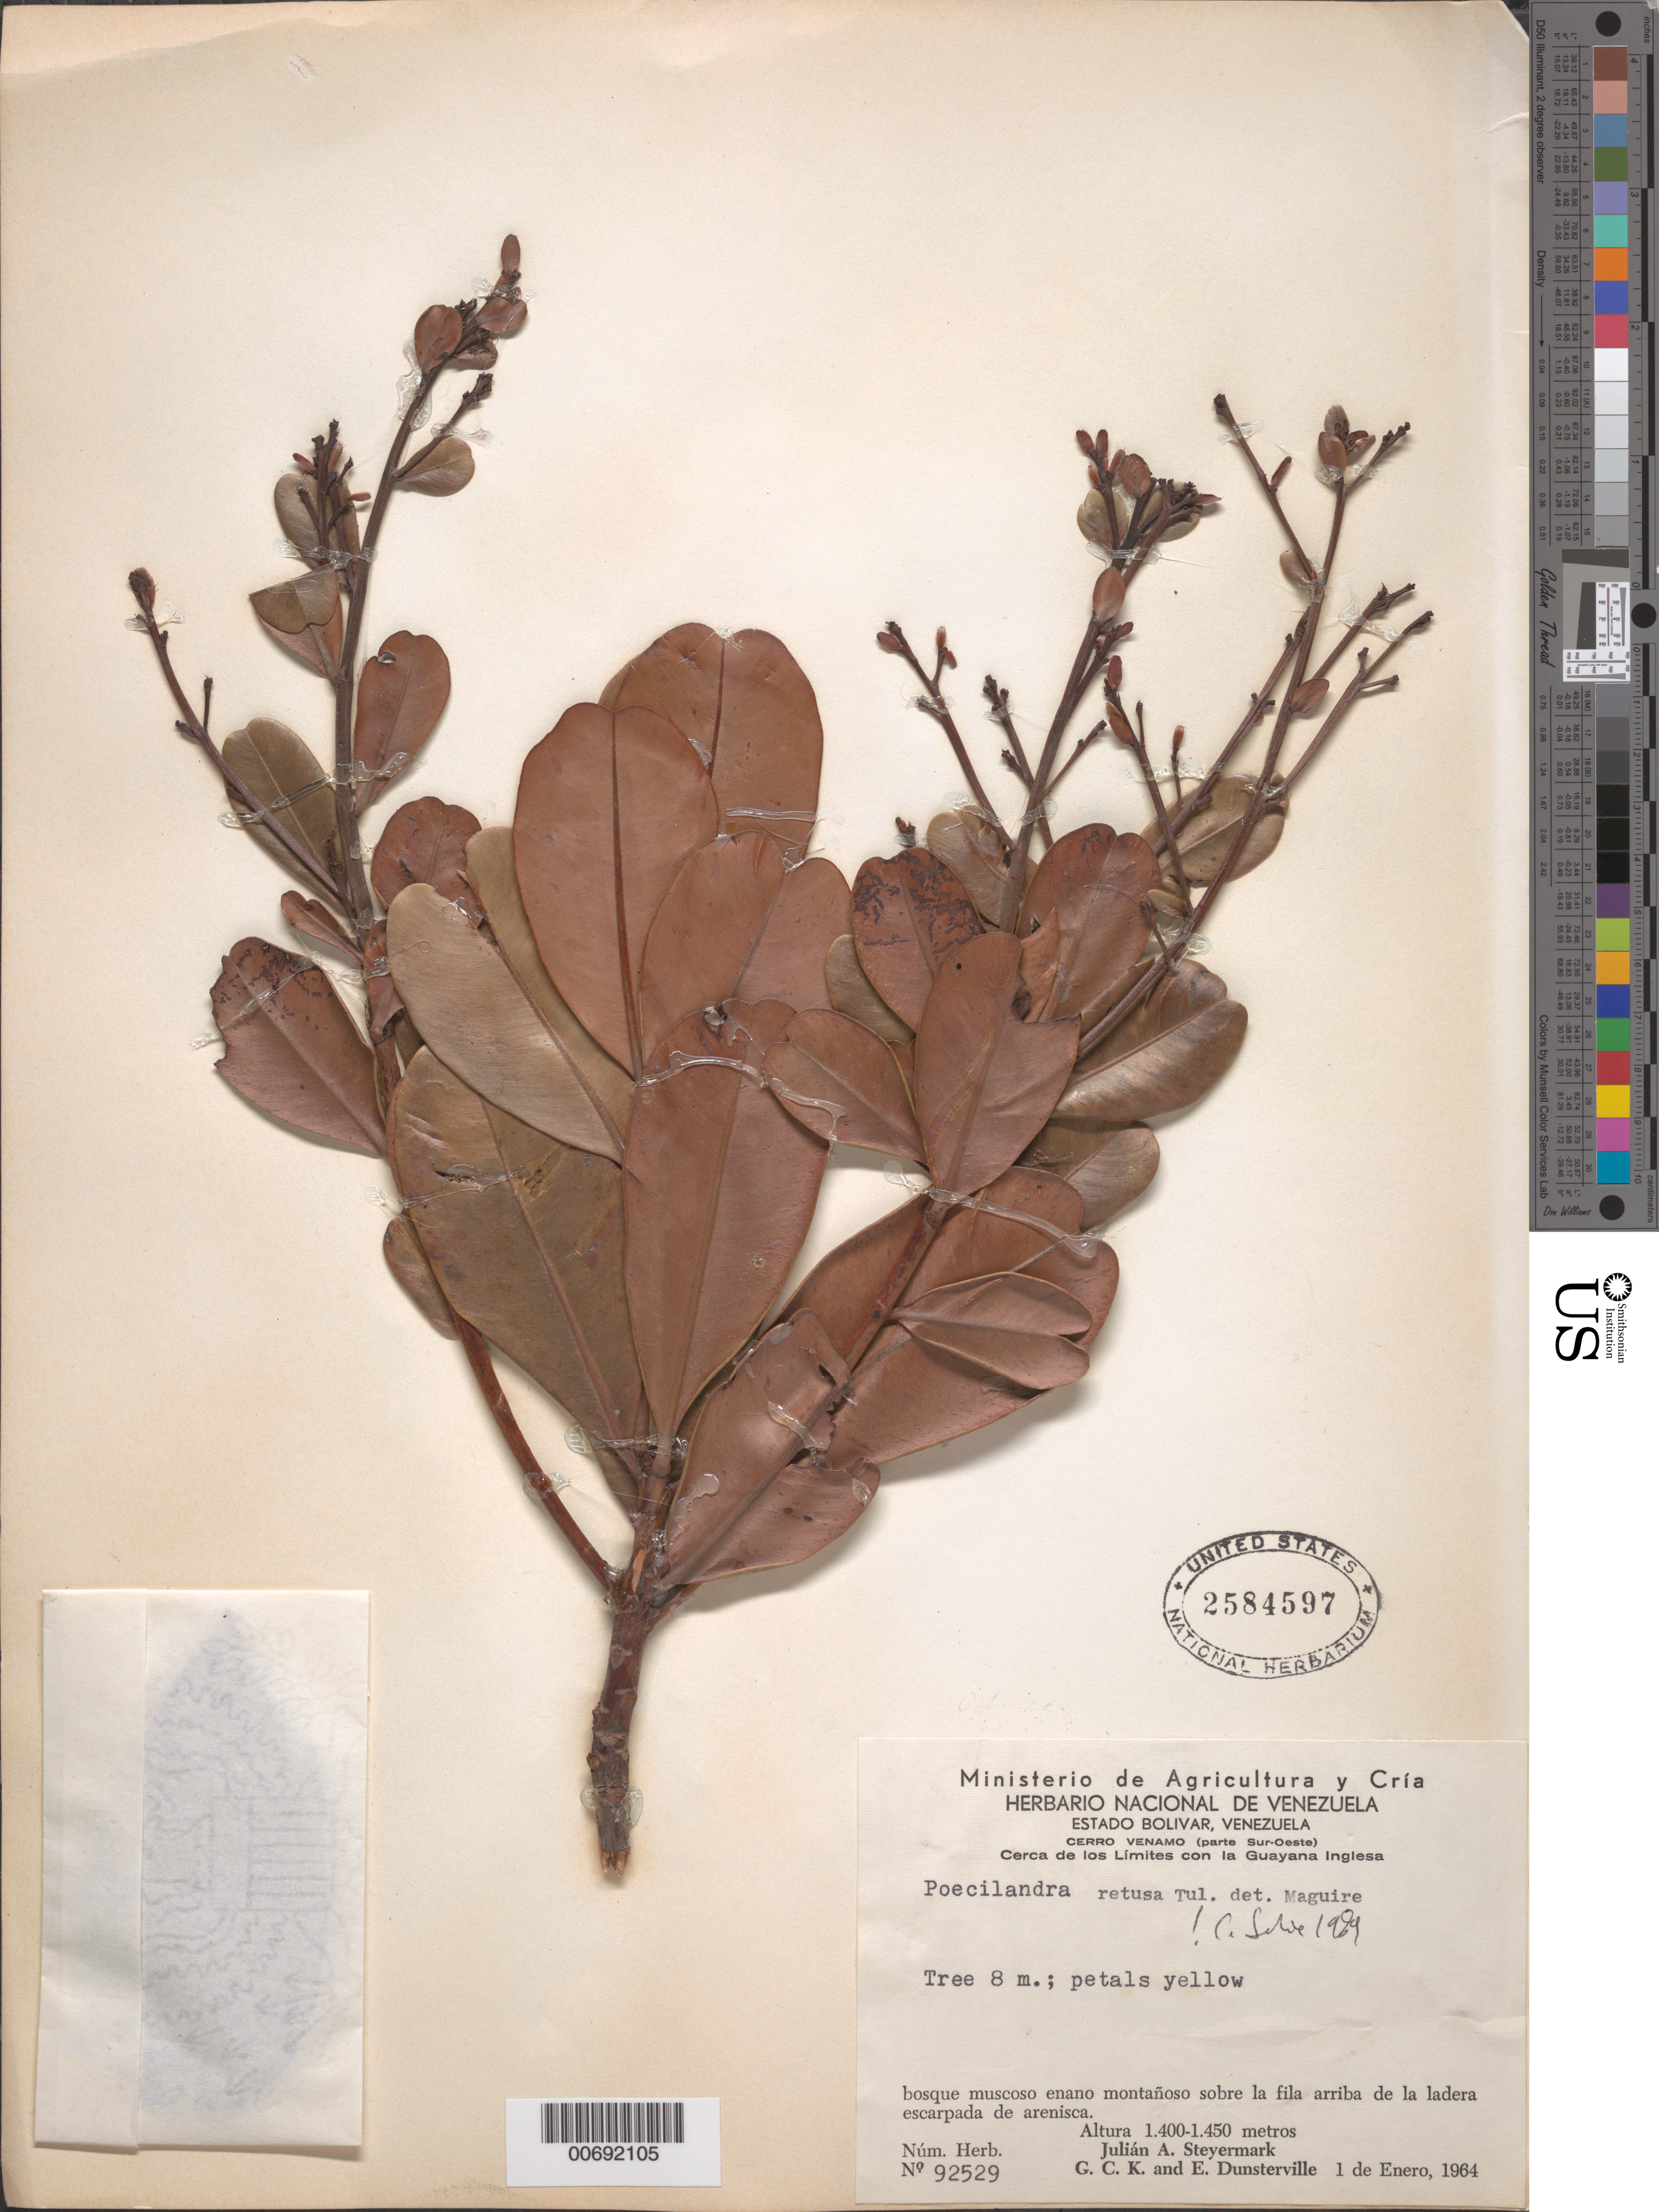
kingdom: Plantae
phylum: Tracheophyta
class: Magnoliopsida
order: Malpighiales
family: Ochnaceae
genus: Poecilandra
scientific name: Poecilandra retusa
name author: Tul.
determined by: Sastre, C. H. L.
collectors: J. Steyermark, G. C. K. Dunsterville & E. Dunsterville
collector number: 92529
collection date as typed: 1-Jan-64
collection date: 1964-01-01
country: Venezuela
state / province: Bolívar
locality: Cerro Venamo, parte Sur-Oeste, cerca de los limites con Guayana Inglesa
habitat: Bosque muscoso enano montanoso sobre la fila arriba de la ladera escarpada de arenisca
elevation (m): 1400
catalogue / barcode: US 2584597